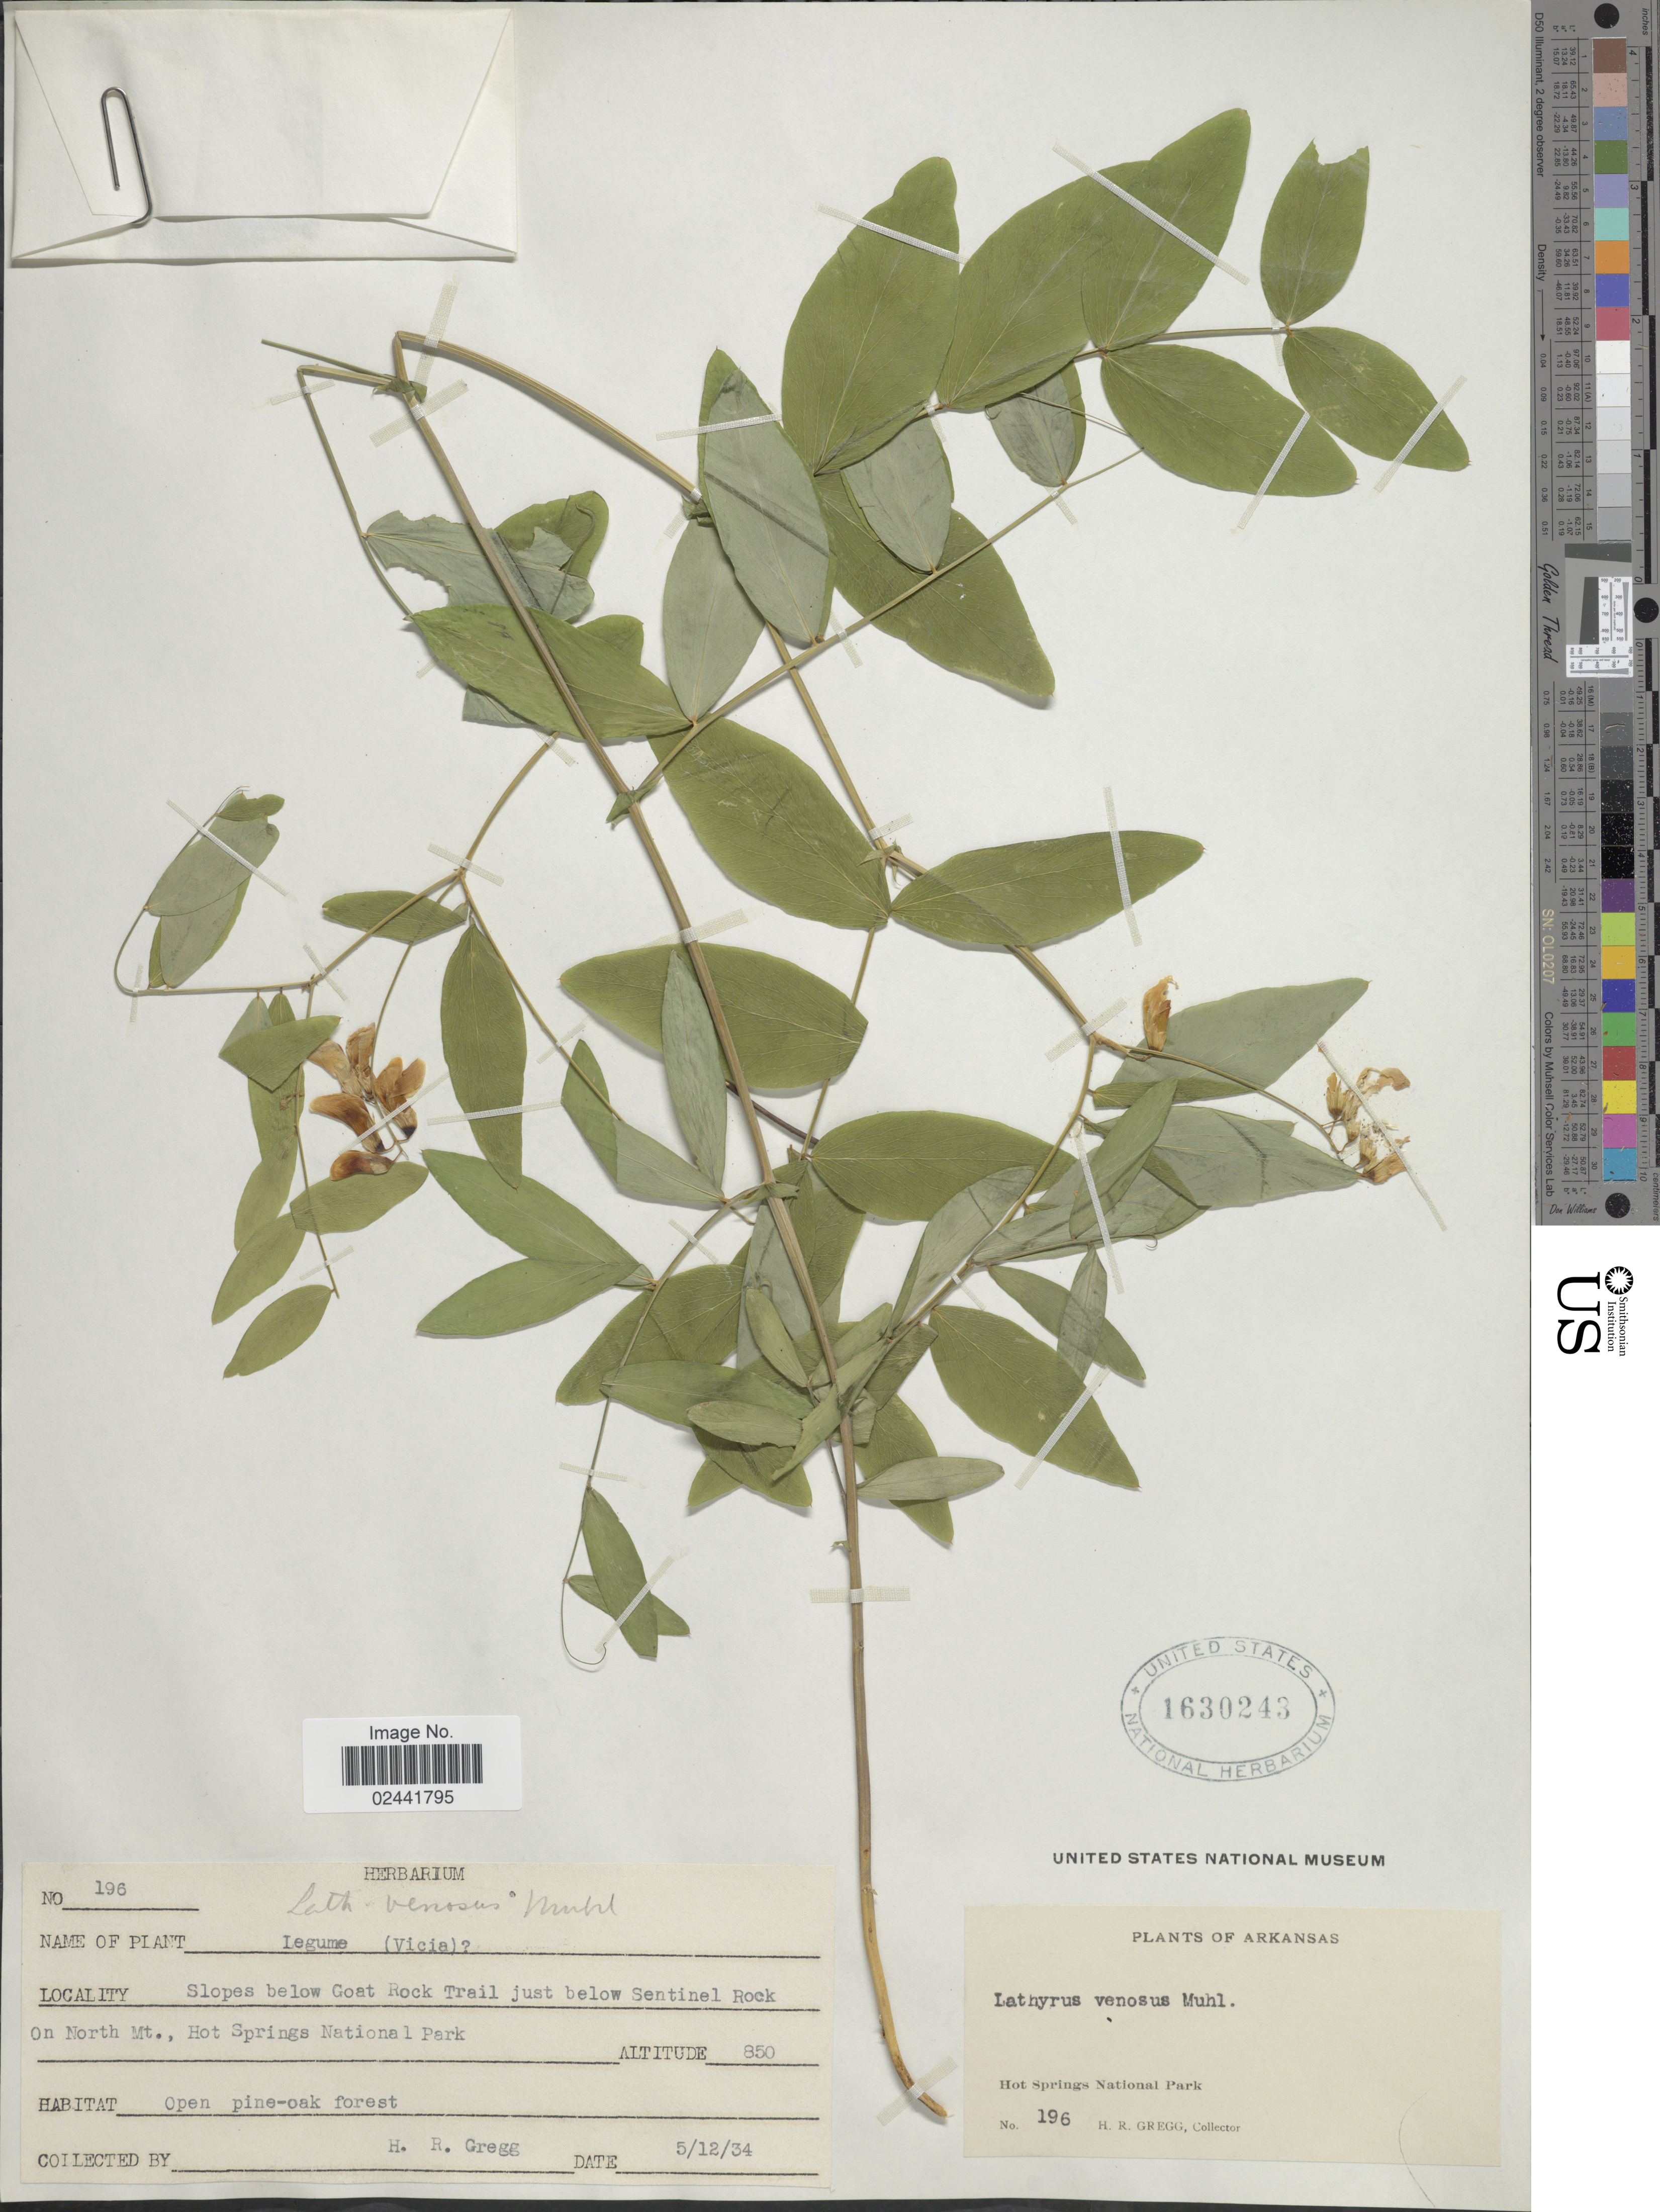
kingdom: Plantae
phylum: Tracheophyta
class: Magnoliopsida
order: Fabales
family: Fabaceae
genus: Lathyrus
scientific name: Lathyrus venosus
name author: Muhl. ex Willd.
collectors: H. Gregg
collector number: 196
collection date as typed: Transcribed d/m/y: 12/5/34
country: United States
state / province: Arkansas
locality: Hot Springs National Park. Slopes below Goat Trail just below Sentinel Rock on North Mt.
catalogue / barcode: US 1630243